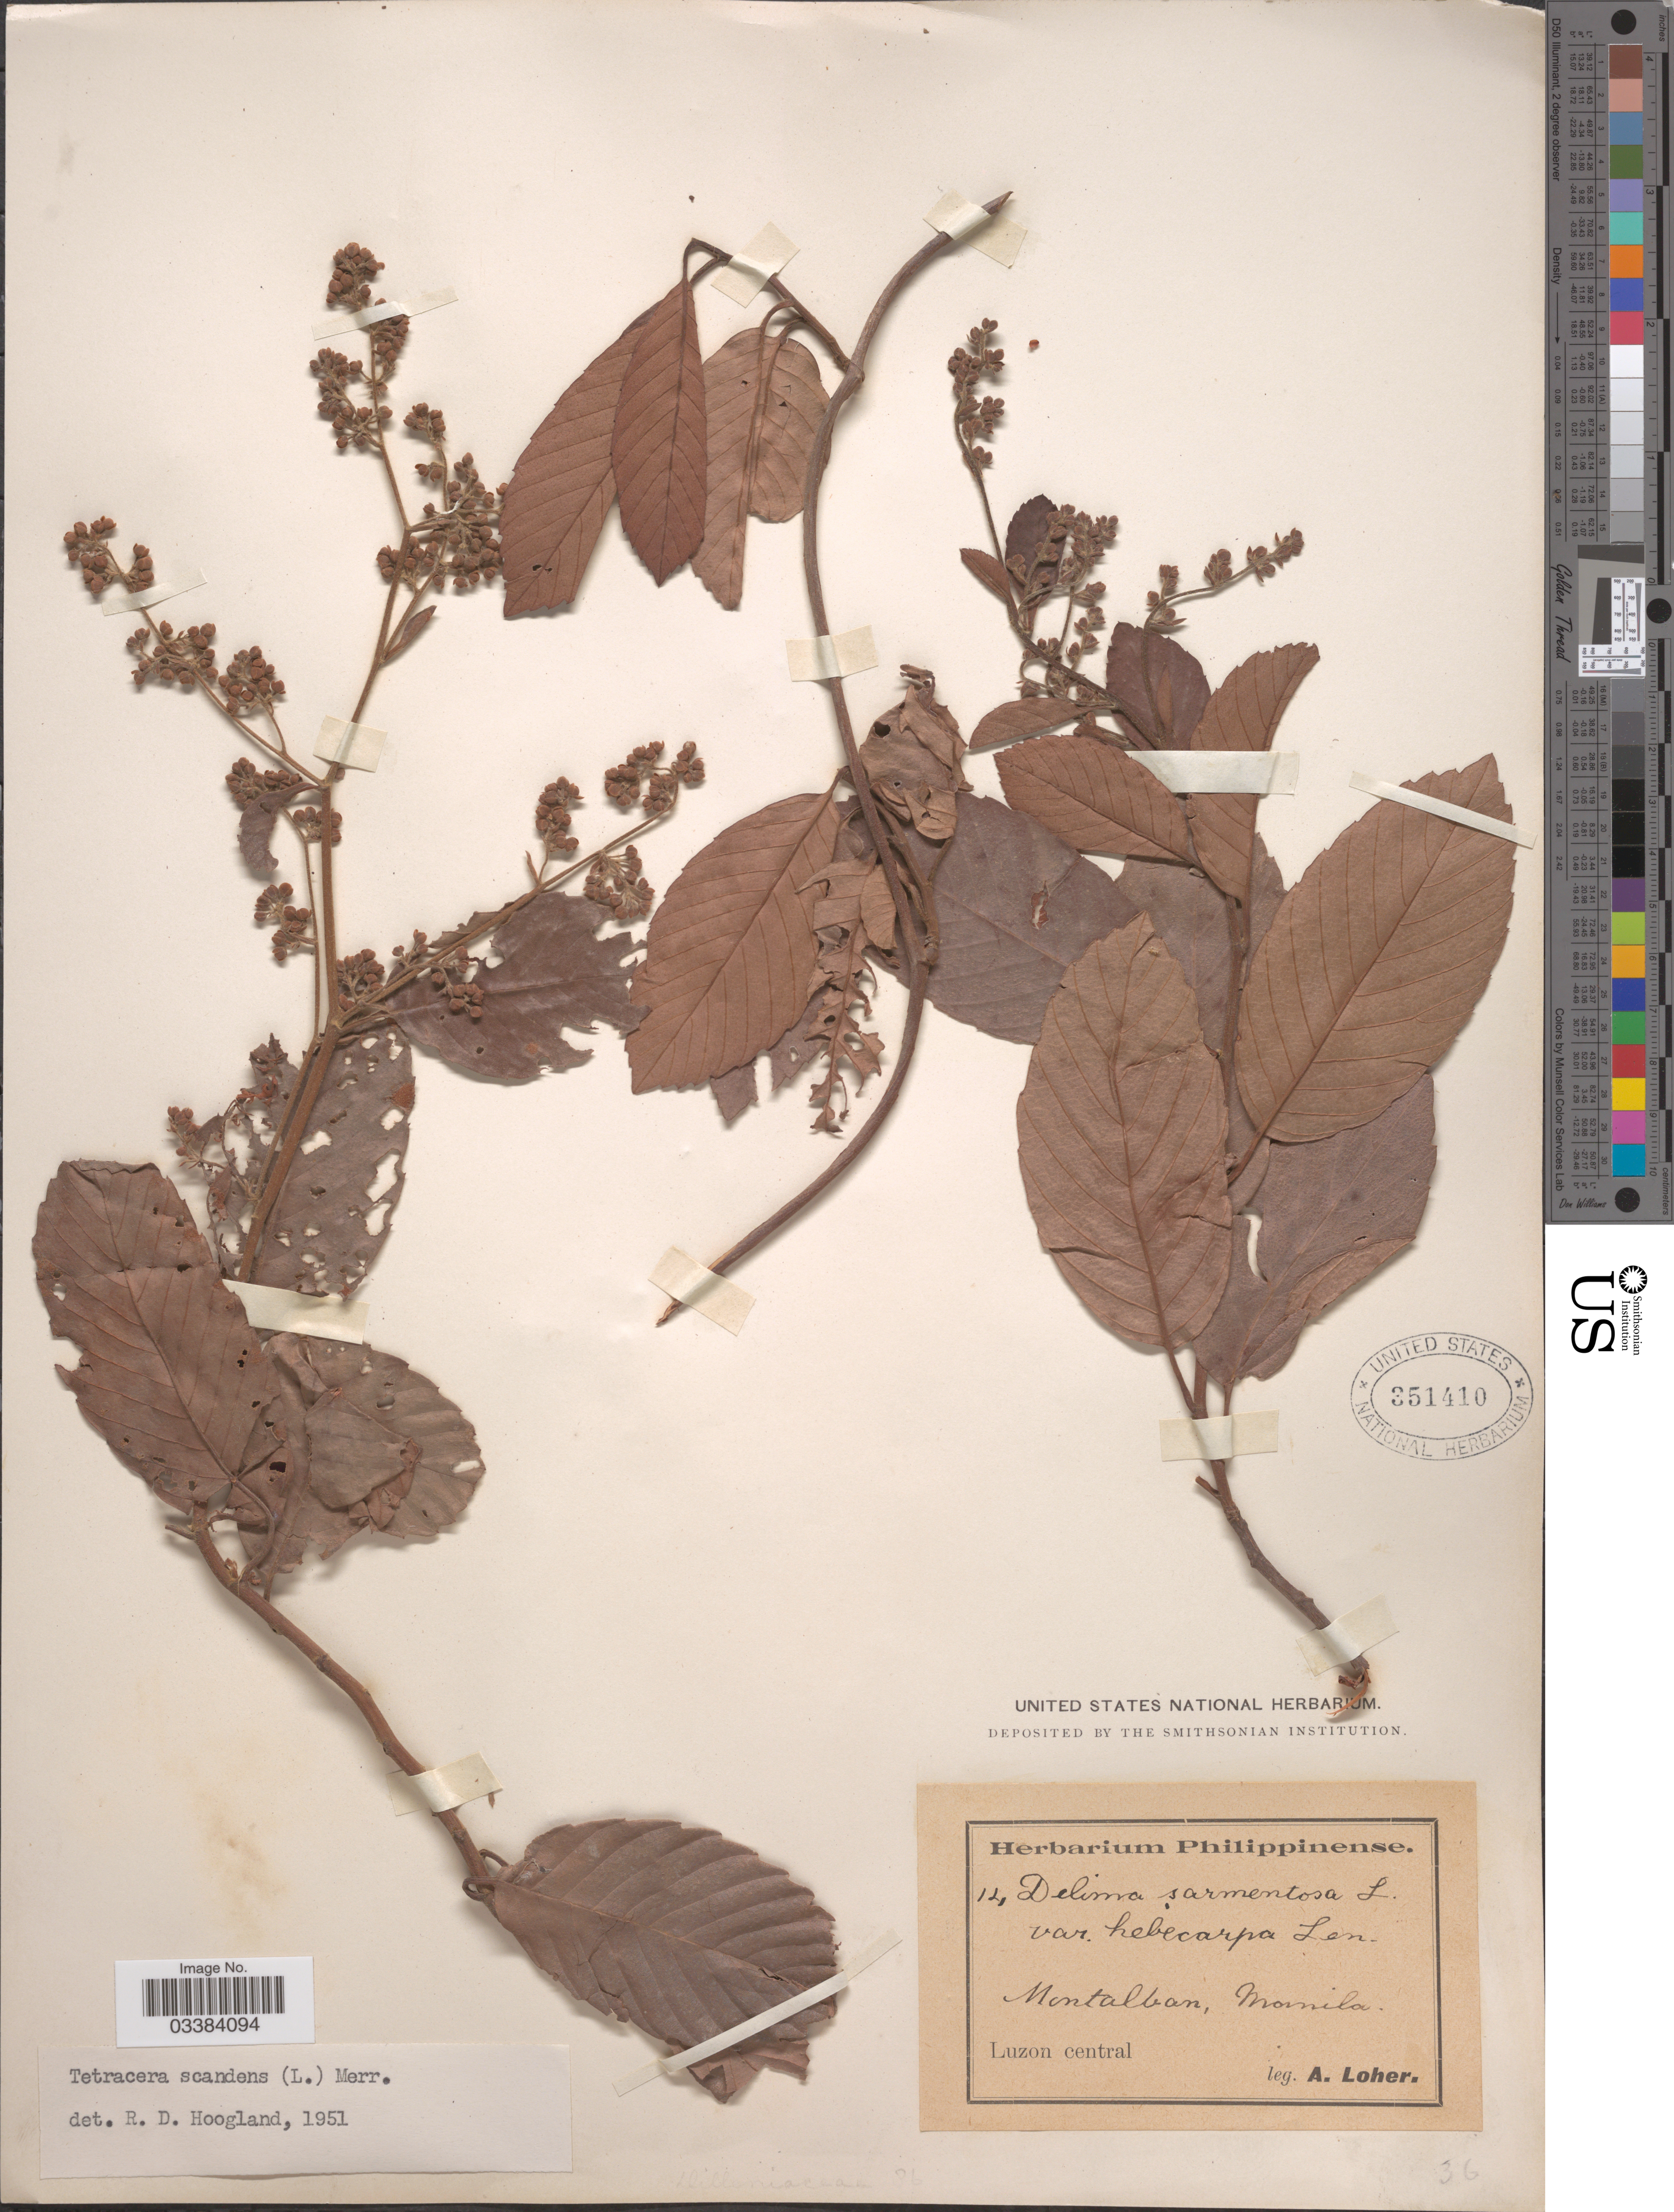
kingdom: Plantae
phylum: Tracheophyta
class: Magnoliopsida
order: Dilleniales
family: Dilleniaceae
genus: Tetracera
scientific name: Tetracera scandens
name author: (L.) Merr.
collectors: A. Loher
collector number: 12*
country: Philippines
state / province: Central Luzon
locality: Montalban, Manila.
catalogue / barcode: US 351410